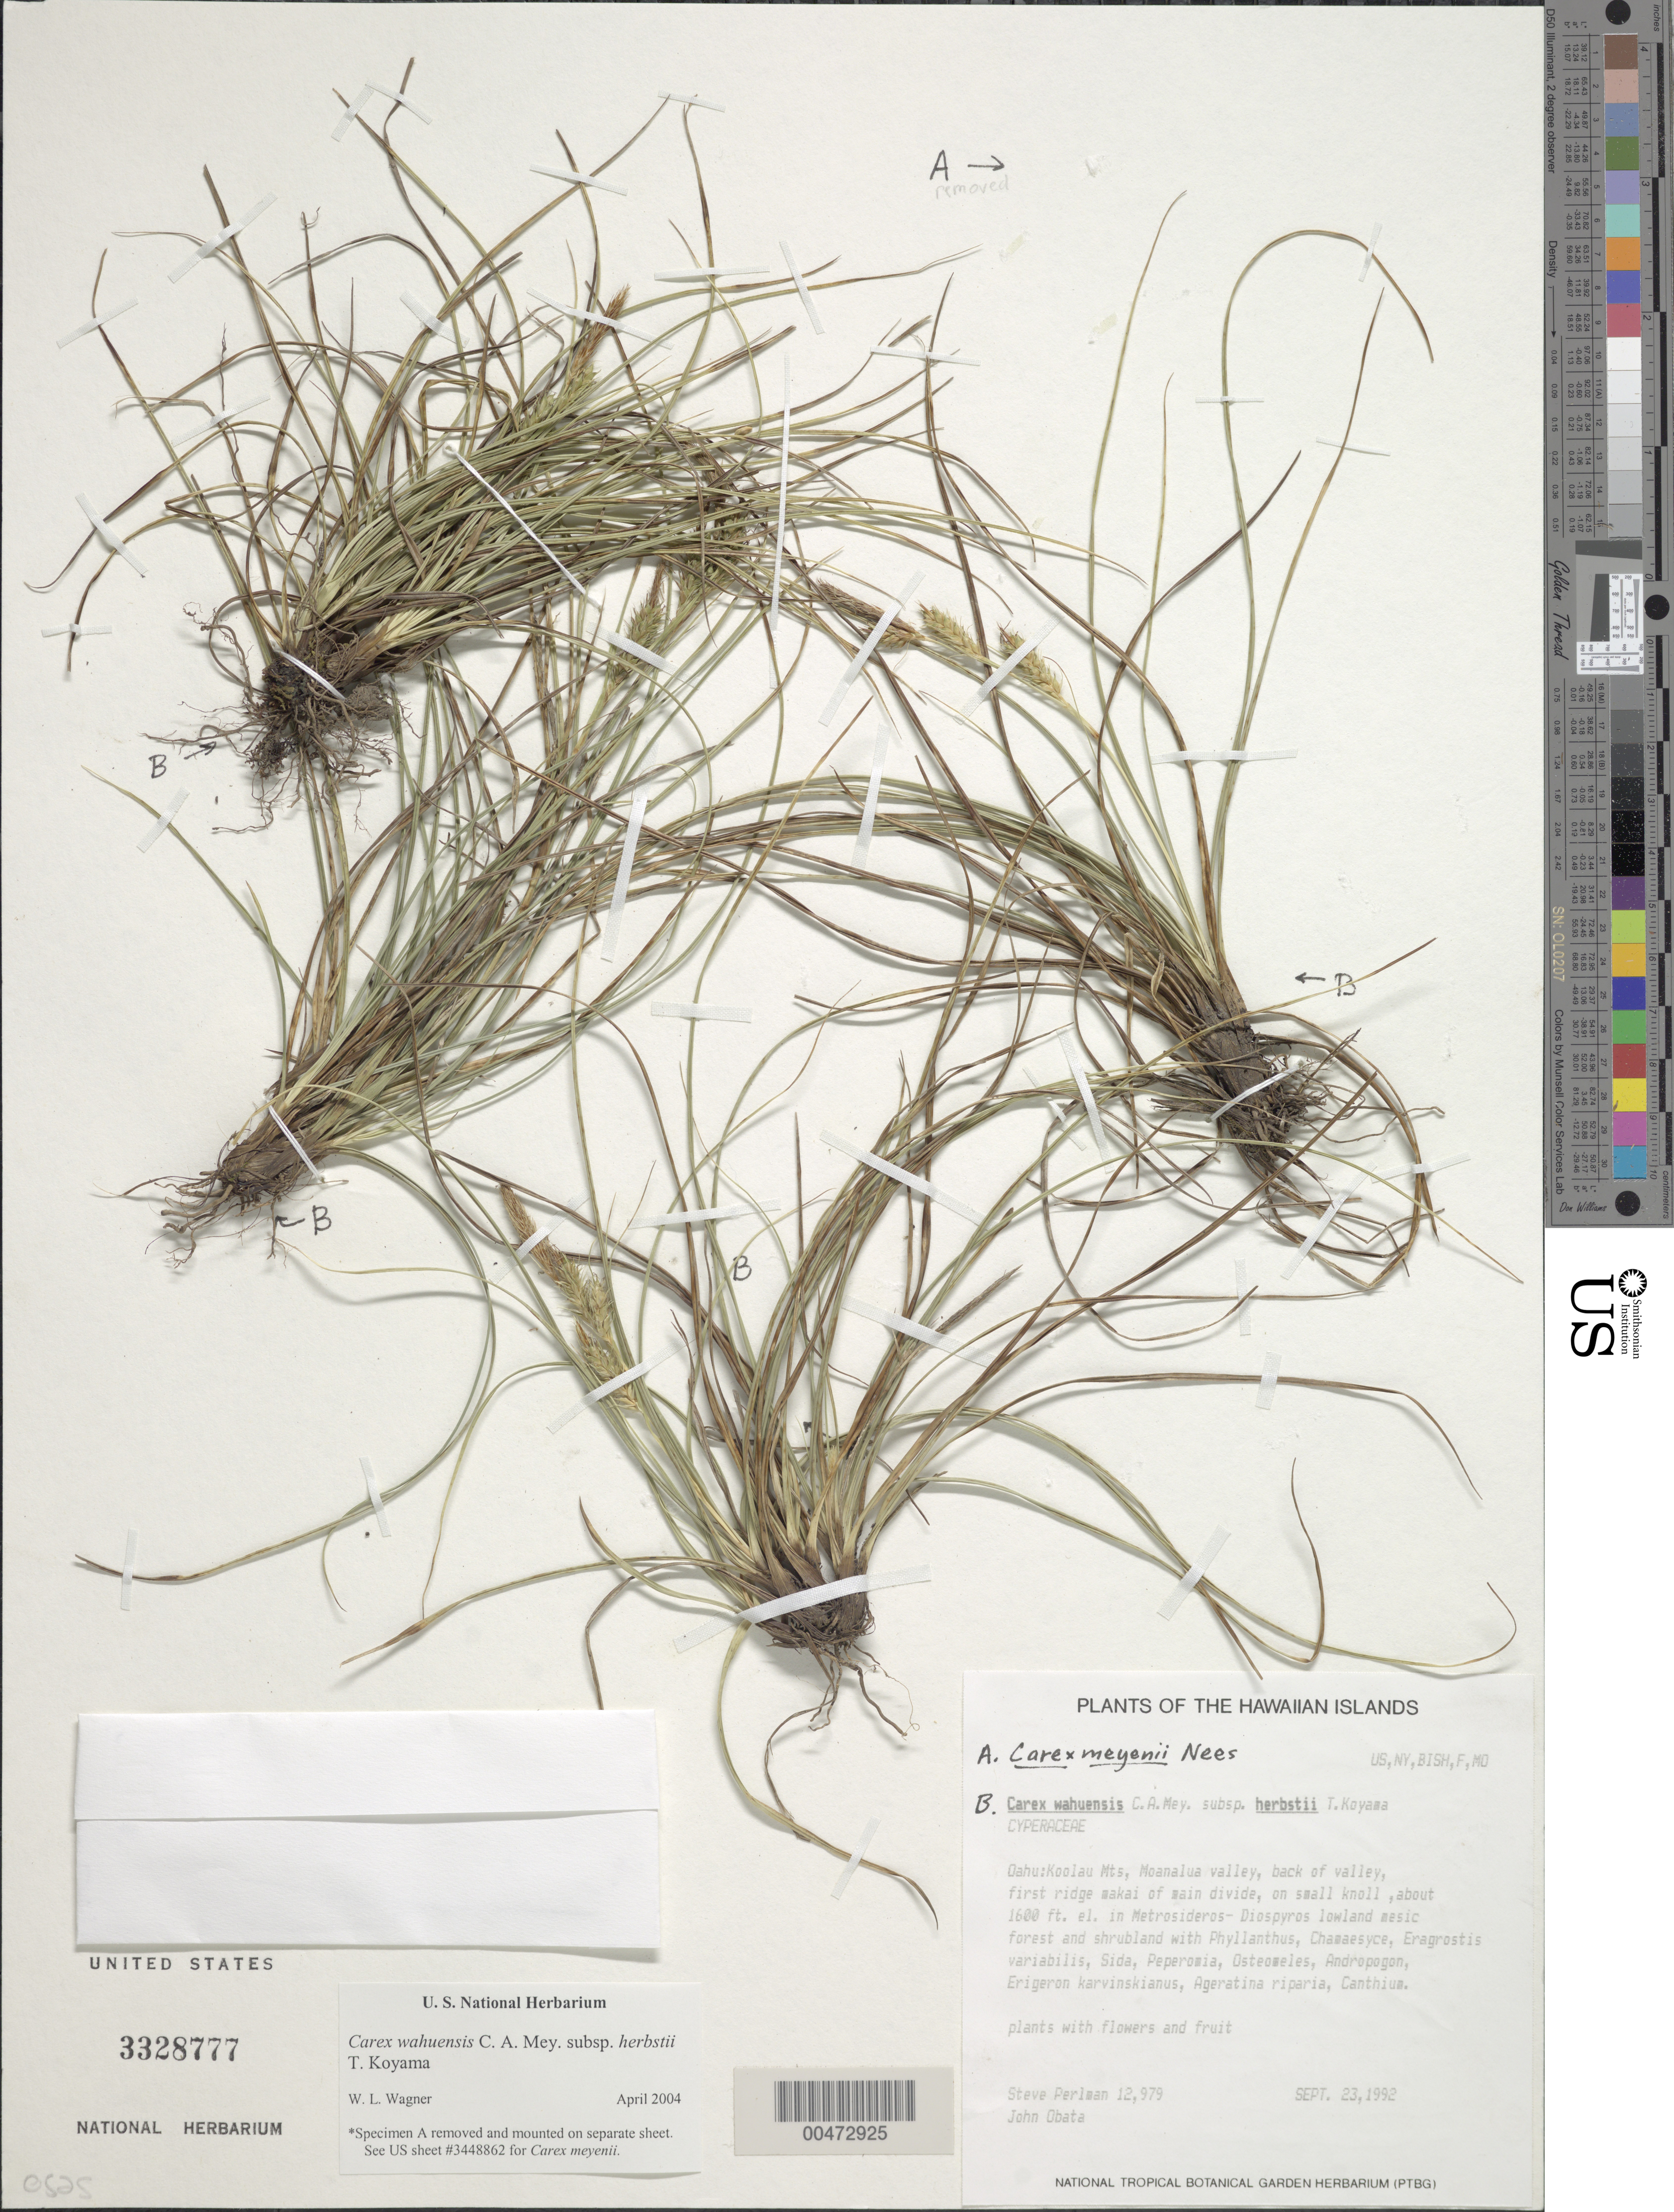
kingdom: Plantae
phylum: Tracheophyta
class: Liliopsida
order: Poales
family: Cyperaceae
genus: Carex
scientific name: Carex wahuensis subsp. herbstii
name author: T. Koyama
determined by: Wagner, W. L., (BOT), Smithsonian Institution - National Museum of Natural History (UNITED STATES)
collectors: S. P. Perlman & J. Obata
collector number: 12979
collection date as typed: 23 Sep 1992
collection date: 1992-09-23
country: United States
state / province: Hawaii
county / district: Honolulu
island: Oahu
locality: Koolau Mts, Moanalua Valley, back of valley, first ridge makai of main divide, on small knoll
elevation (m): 488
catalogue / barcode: US 3328777